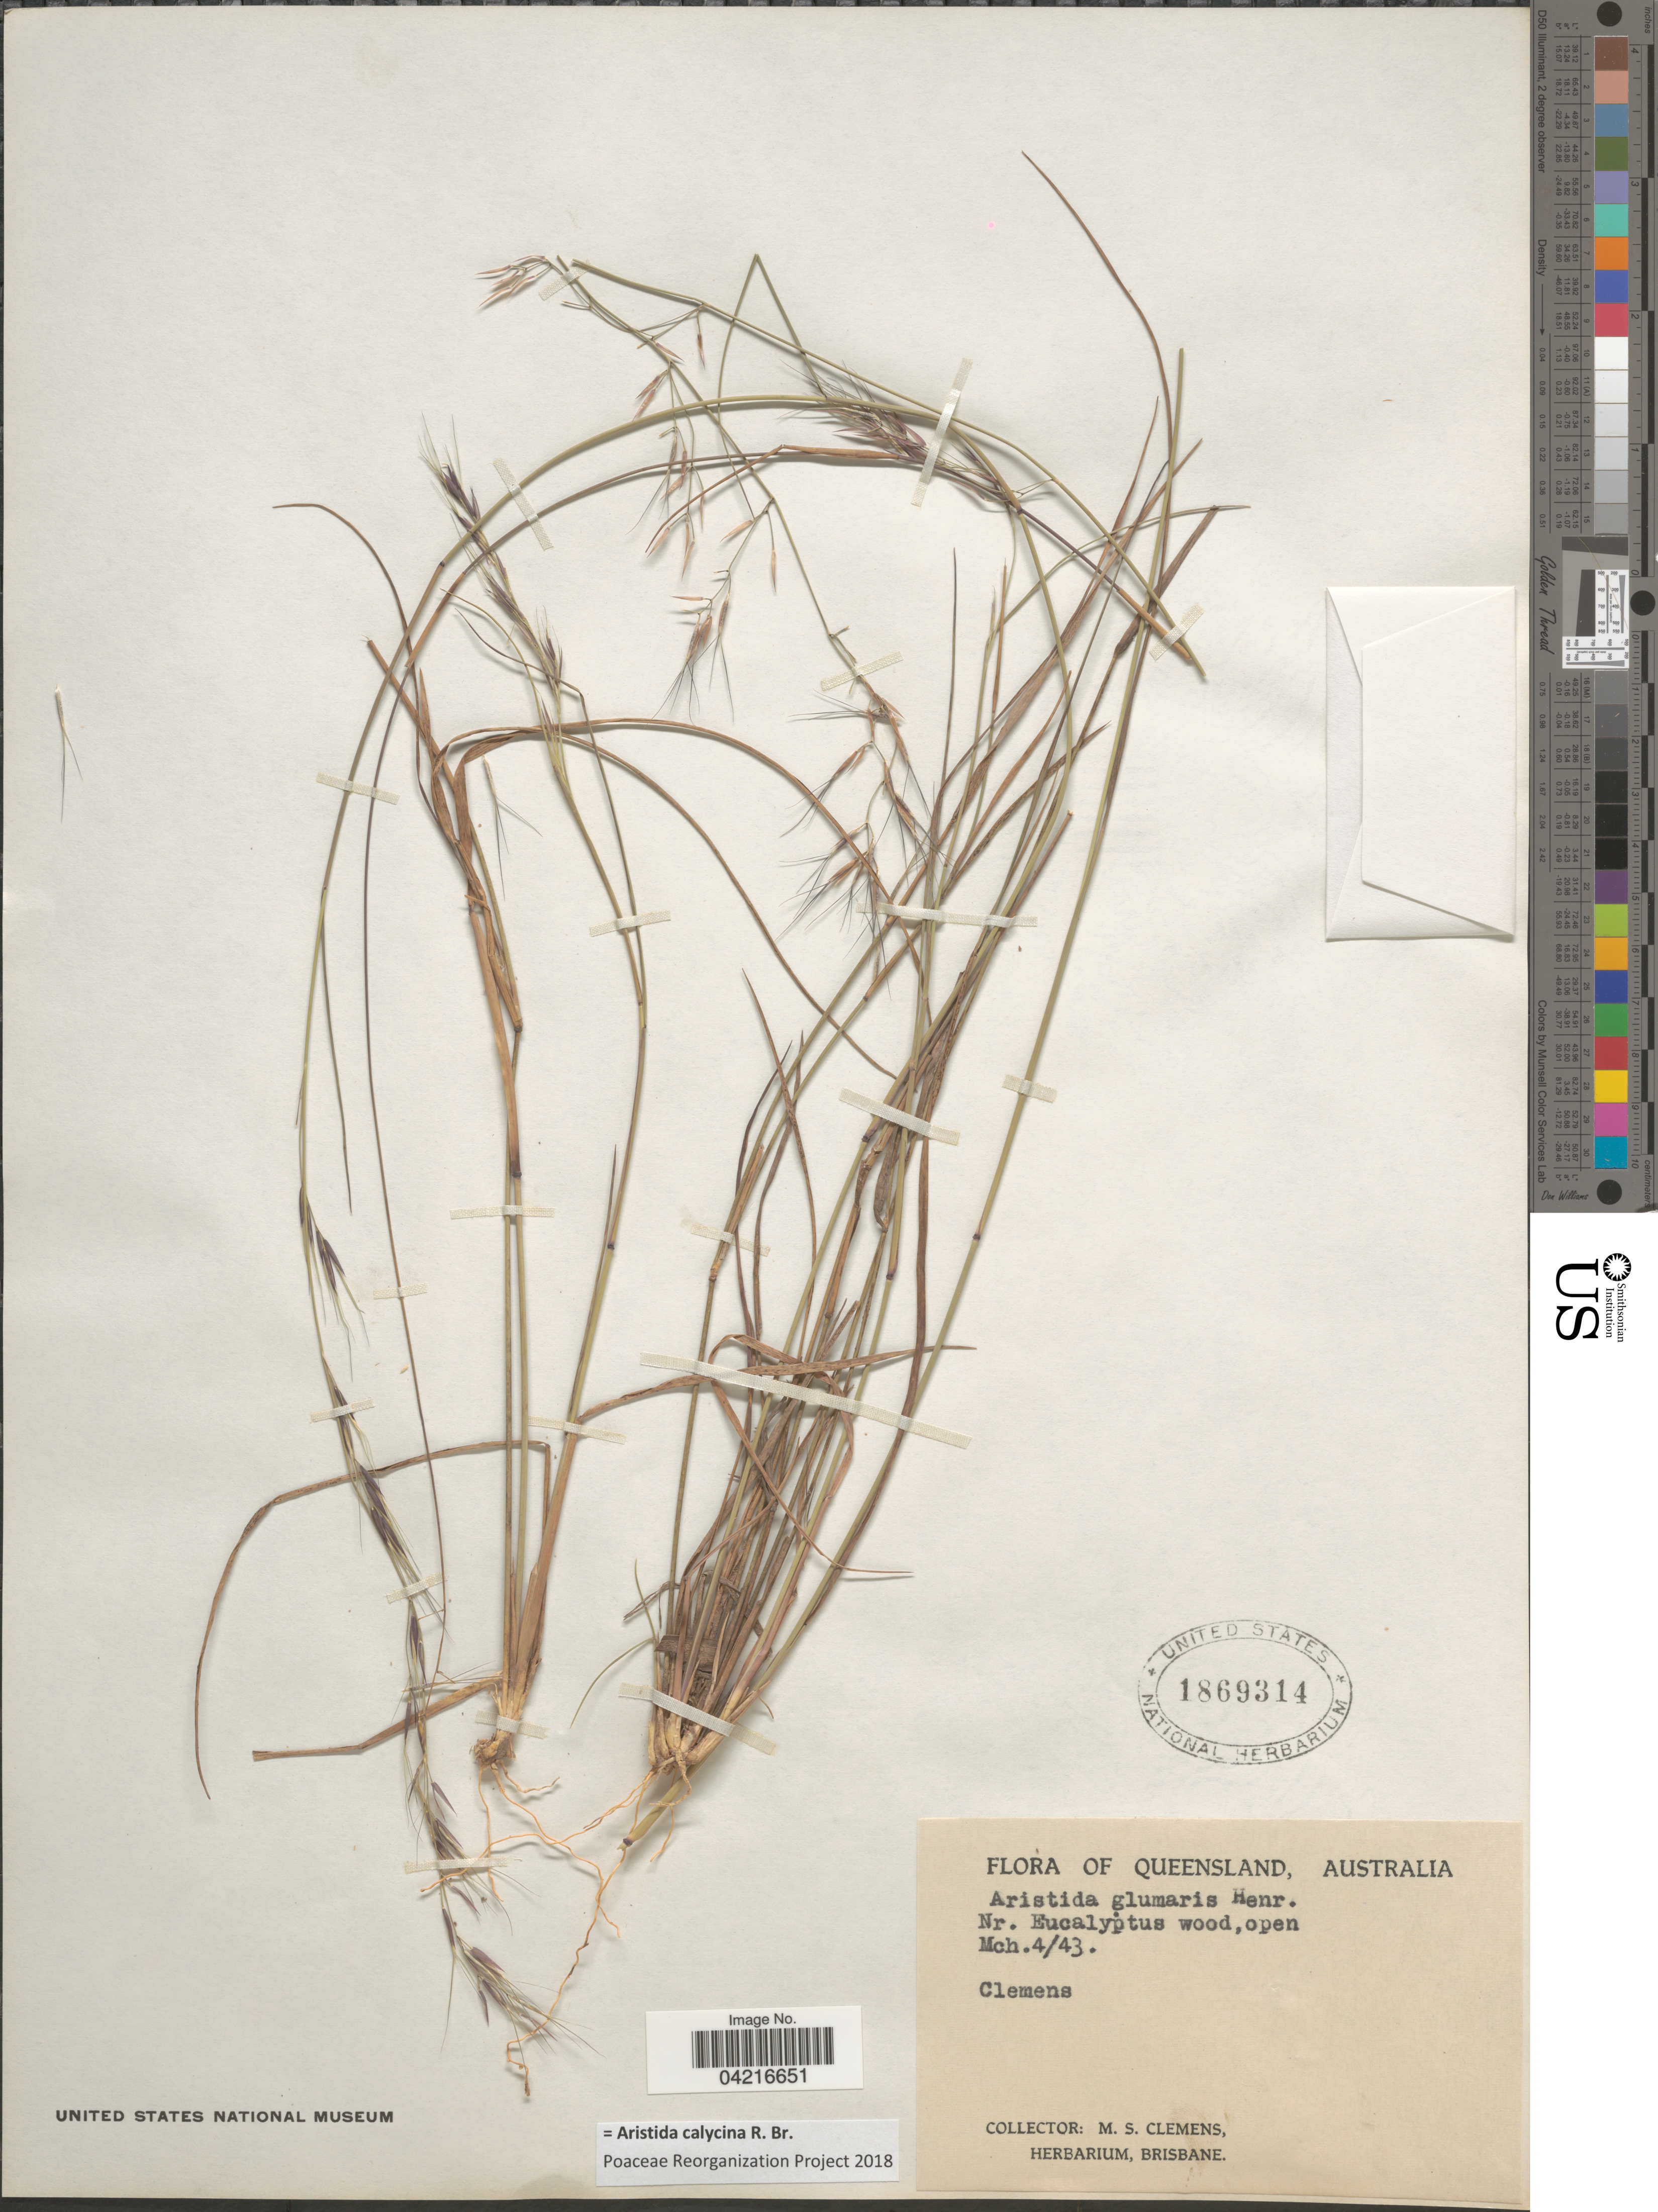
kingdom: Plantae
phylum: Tracheophyta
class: Liliopsida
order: Poales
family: Poaceae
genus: Aristida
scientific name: Aristida calycina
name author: R. Br.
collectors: M. S. Clemens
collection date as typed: Transcribed d/m/y: 4/3/43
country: Australia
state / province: Queensland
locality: Nr. Eucalyptus wood, open.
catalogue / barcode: US 1869314